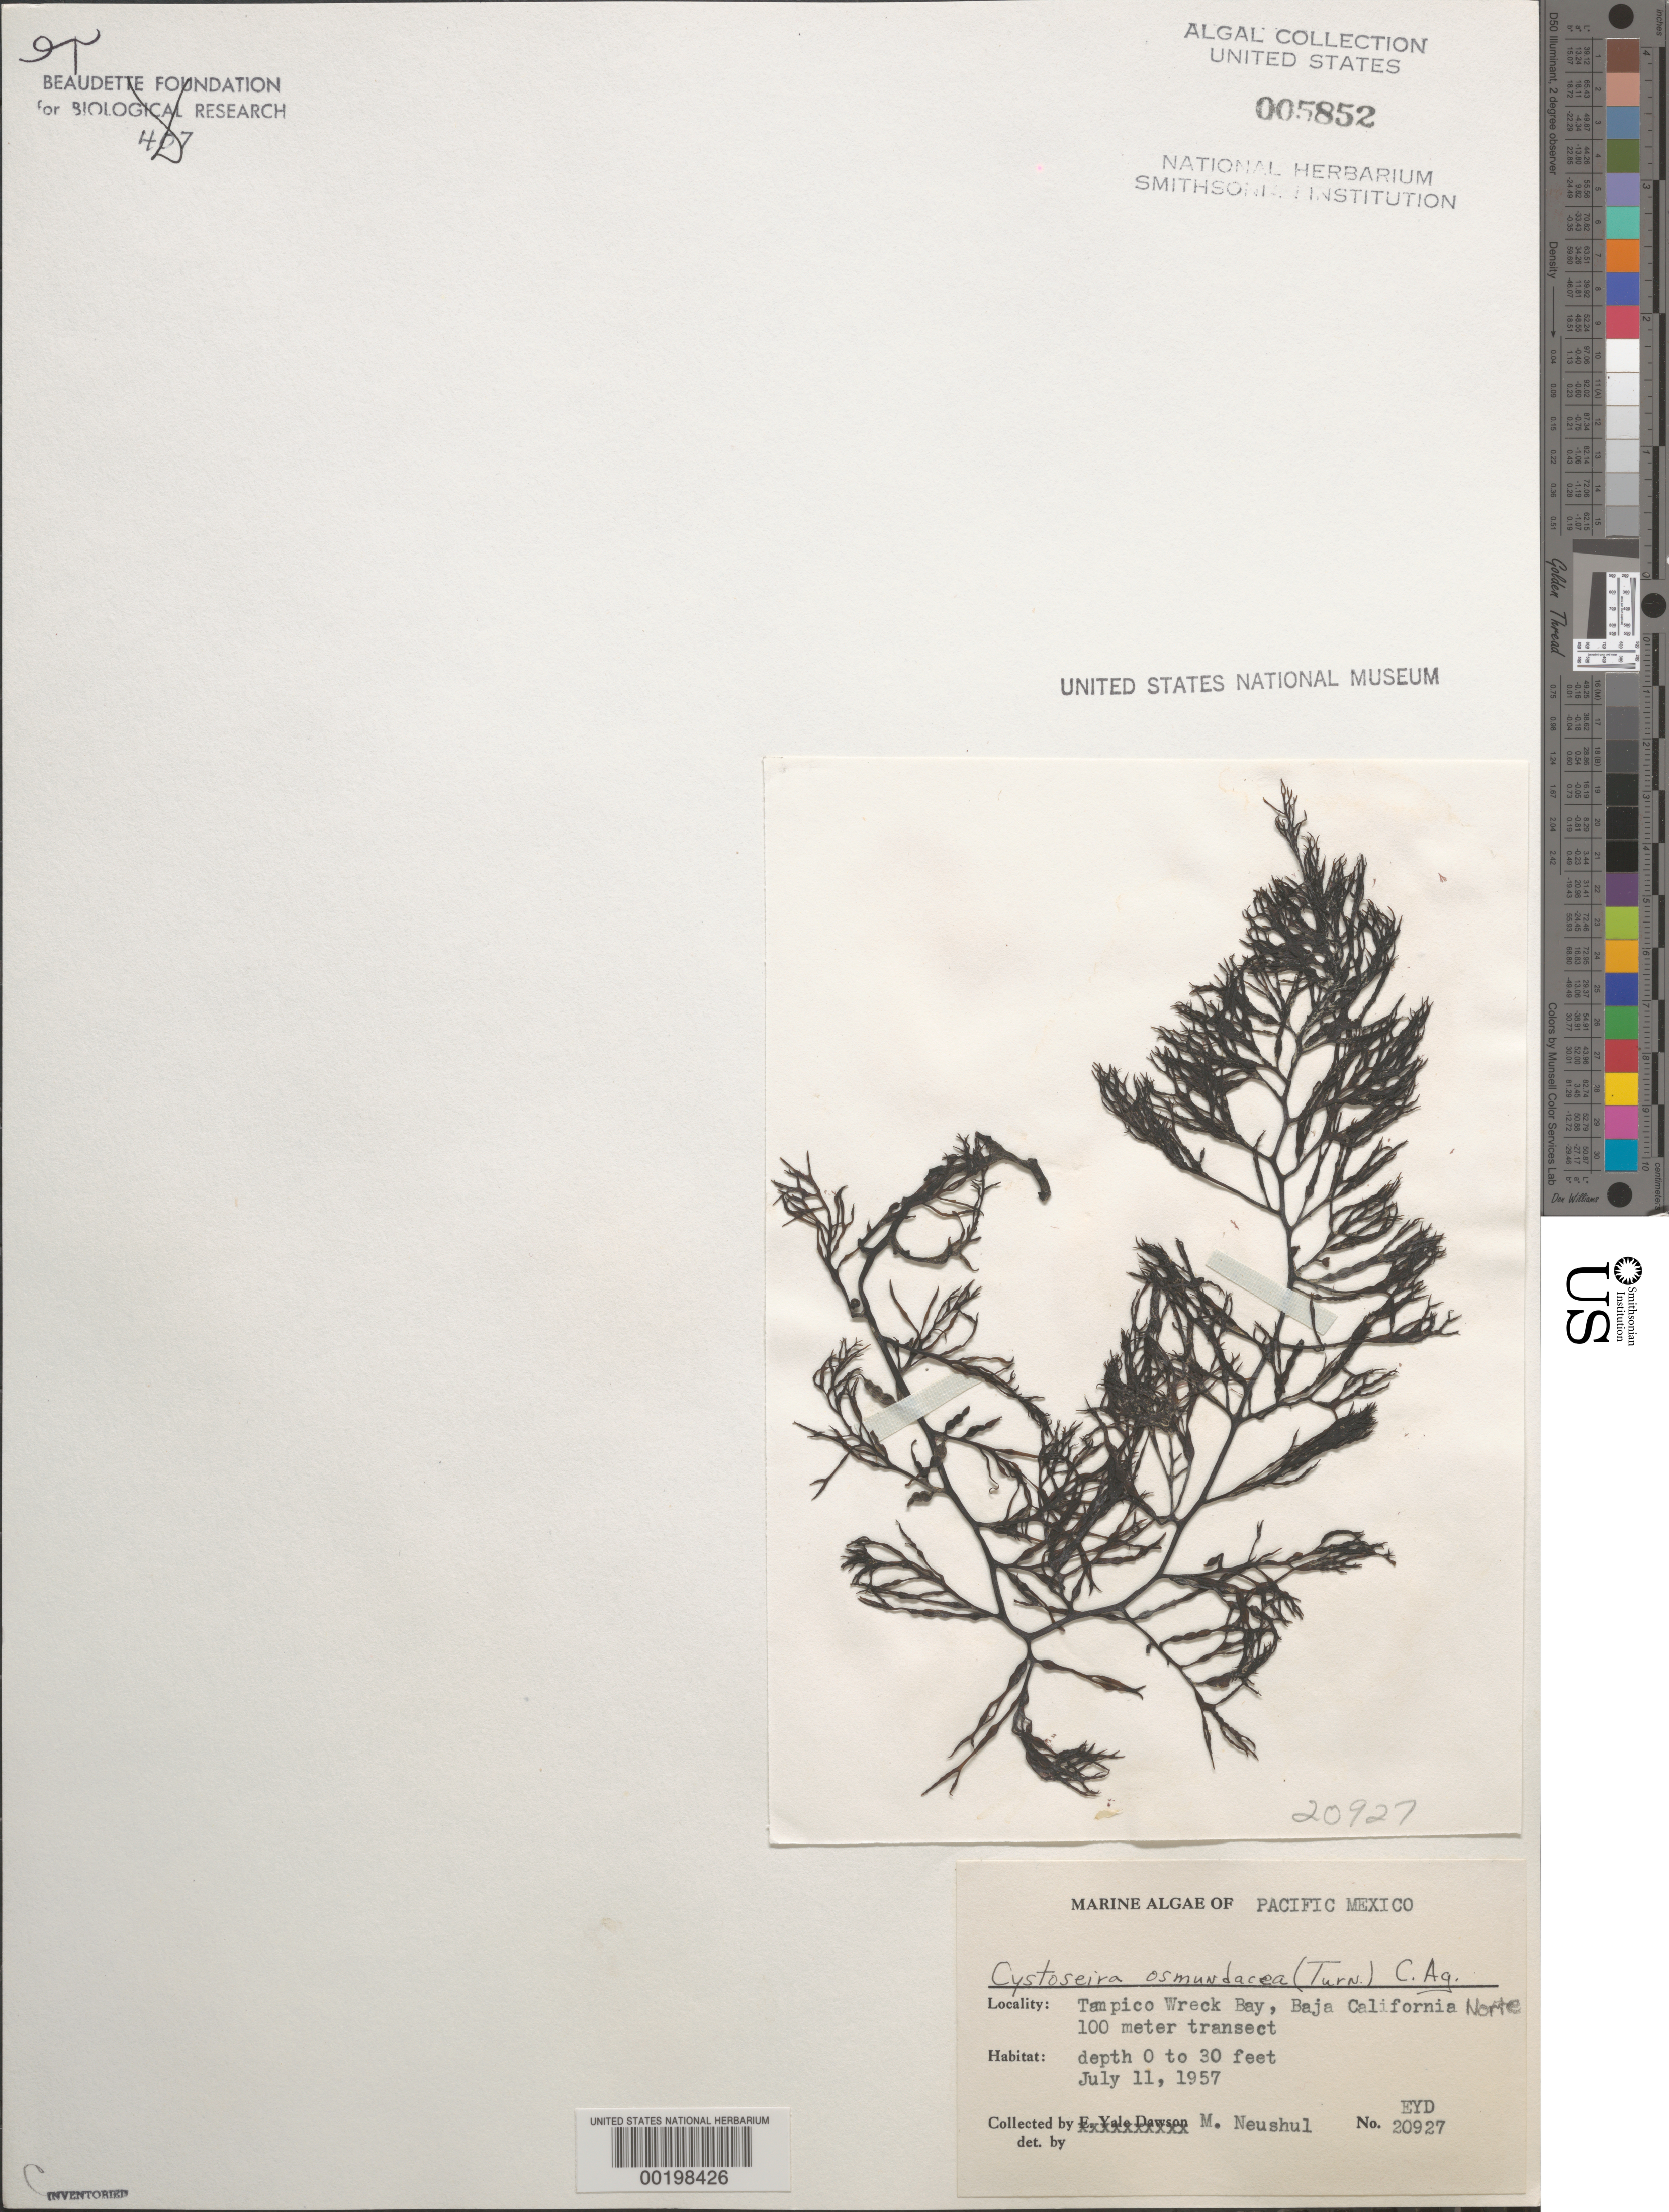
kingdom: Chromista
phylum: Ochrophyta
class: Phaeophyceae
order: Fucales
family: Sargassaceae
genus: Cystoseira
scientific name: Cystoseira osmundacea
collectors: M. Neushul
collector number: EYD 20927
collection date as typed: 11 Jul 1957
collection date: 1957-07-11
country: Mexico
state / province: Baja California Norte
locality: Tampico Wreck Bay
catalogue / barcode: US 5852